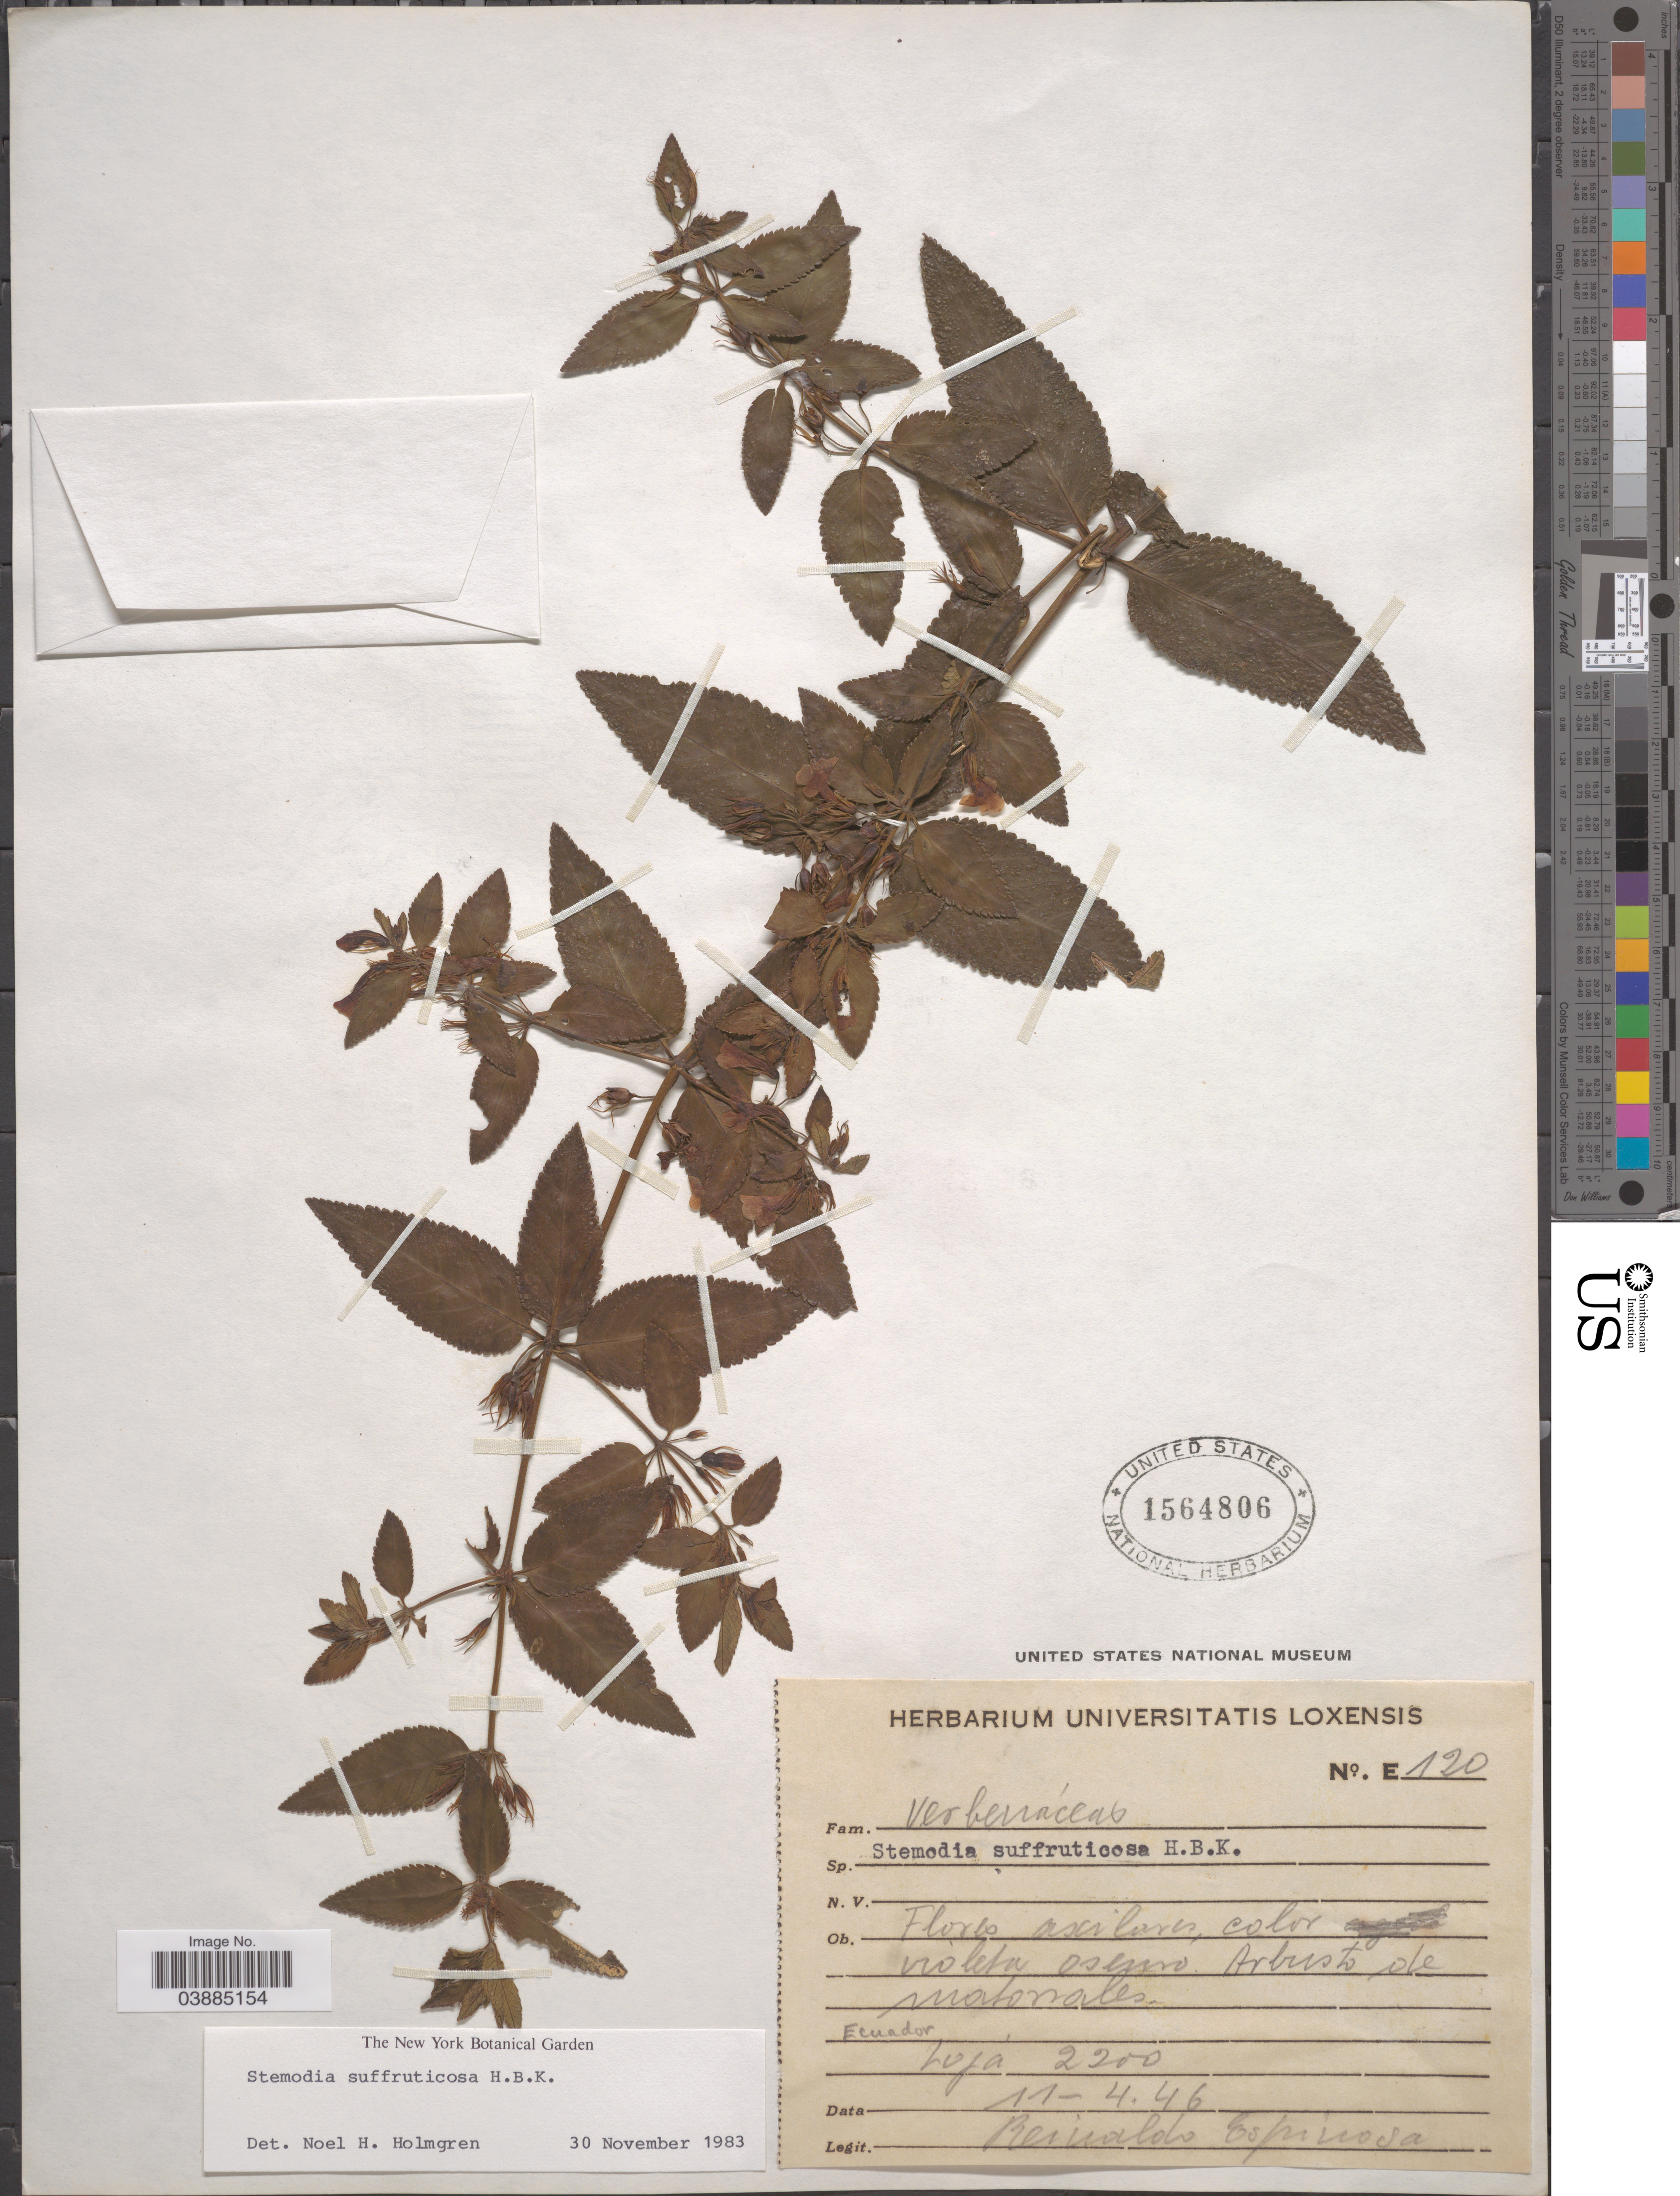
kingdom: Plantae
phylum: Tracheophyta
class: Magnoliopsida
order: Lamiales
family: Plantaginaceae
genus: Stemodia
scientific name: Stemodia suffruticosa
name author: Kunth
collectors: R. Espinosa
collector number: E 120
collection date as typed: Transcribed d/m/y: 11/4/46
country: Ecuador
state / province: Loja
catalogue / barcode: US 1564806